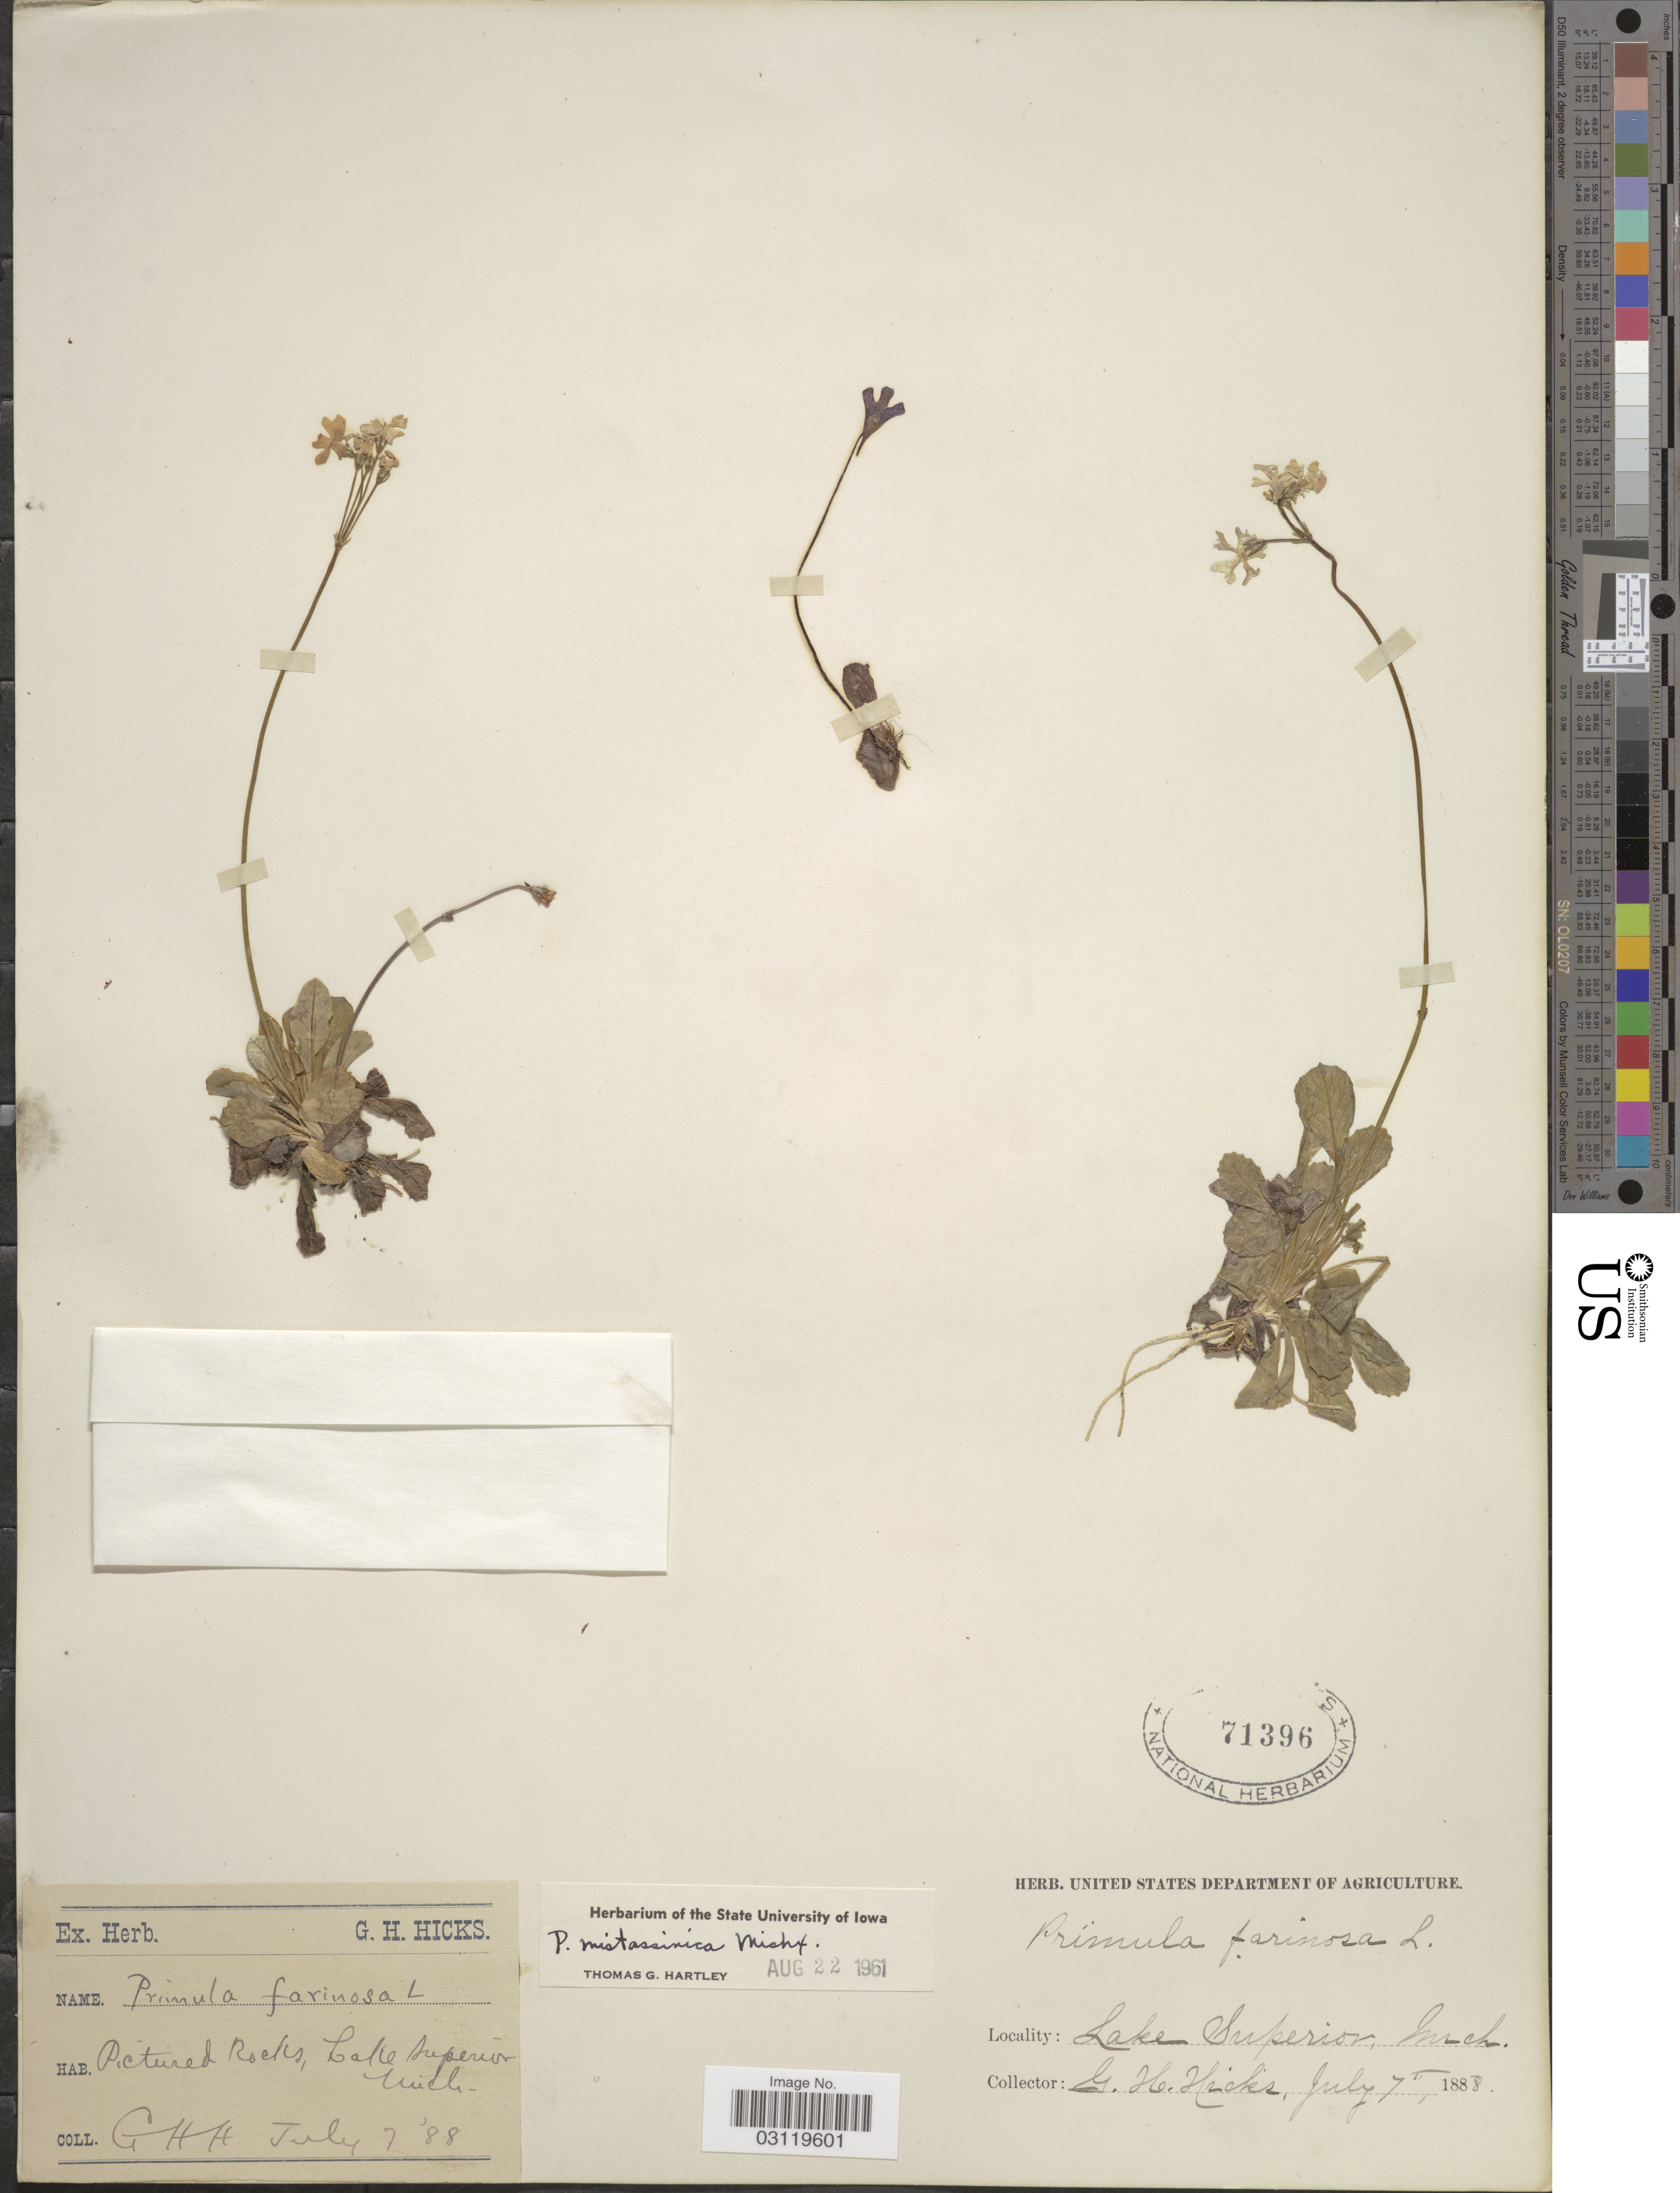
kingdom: Plantae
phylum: Tracheophyta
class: Magnoliopsida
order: Ericales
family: Primulaceae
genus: Primula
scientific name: Primula mistassinica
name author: Michx.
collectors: G. Hicks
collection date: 1888-07-07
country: United States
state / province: Michigan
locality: Pictured Rocks, Lake Superior.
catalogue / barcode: US 71396